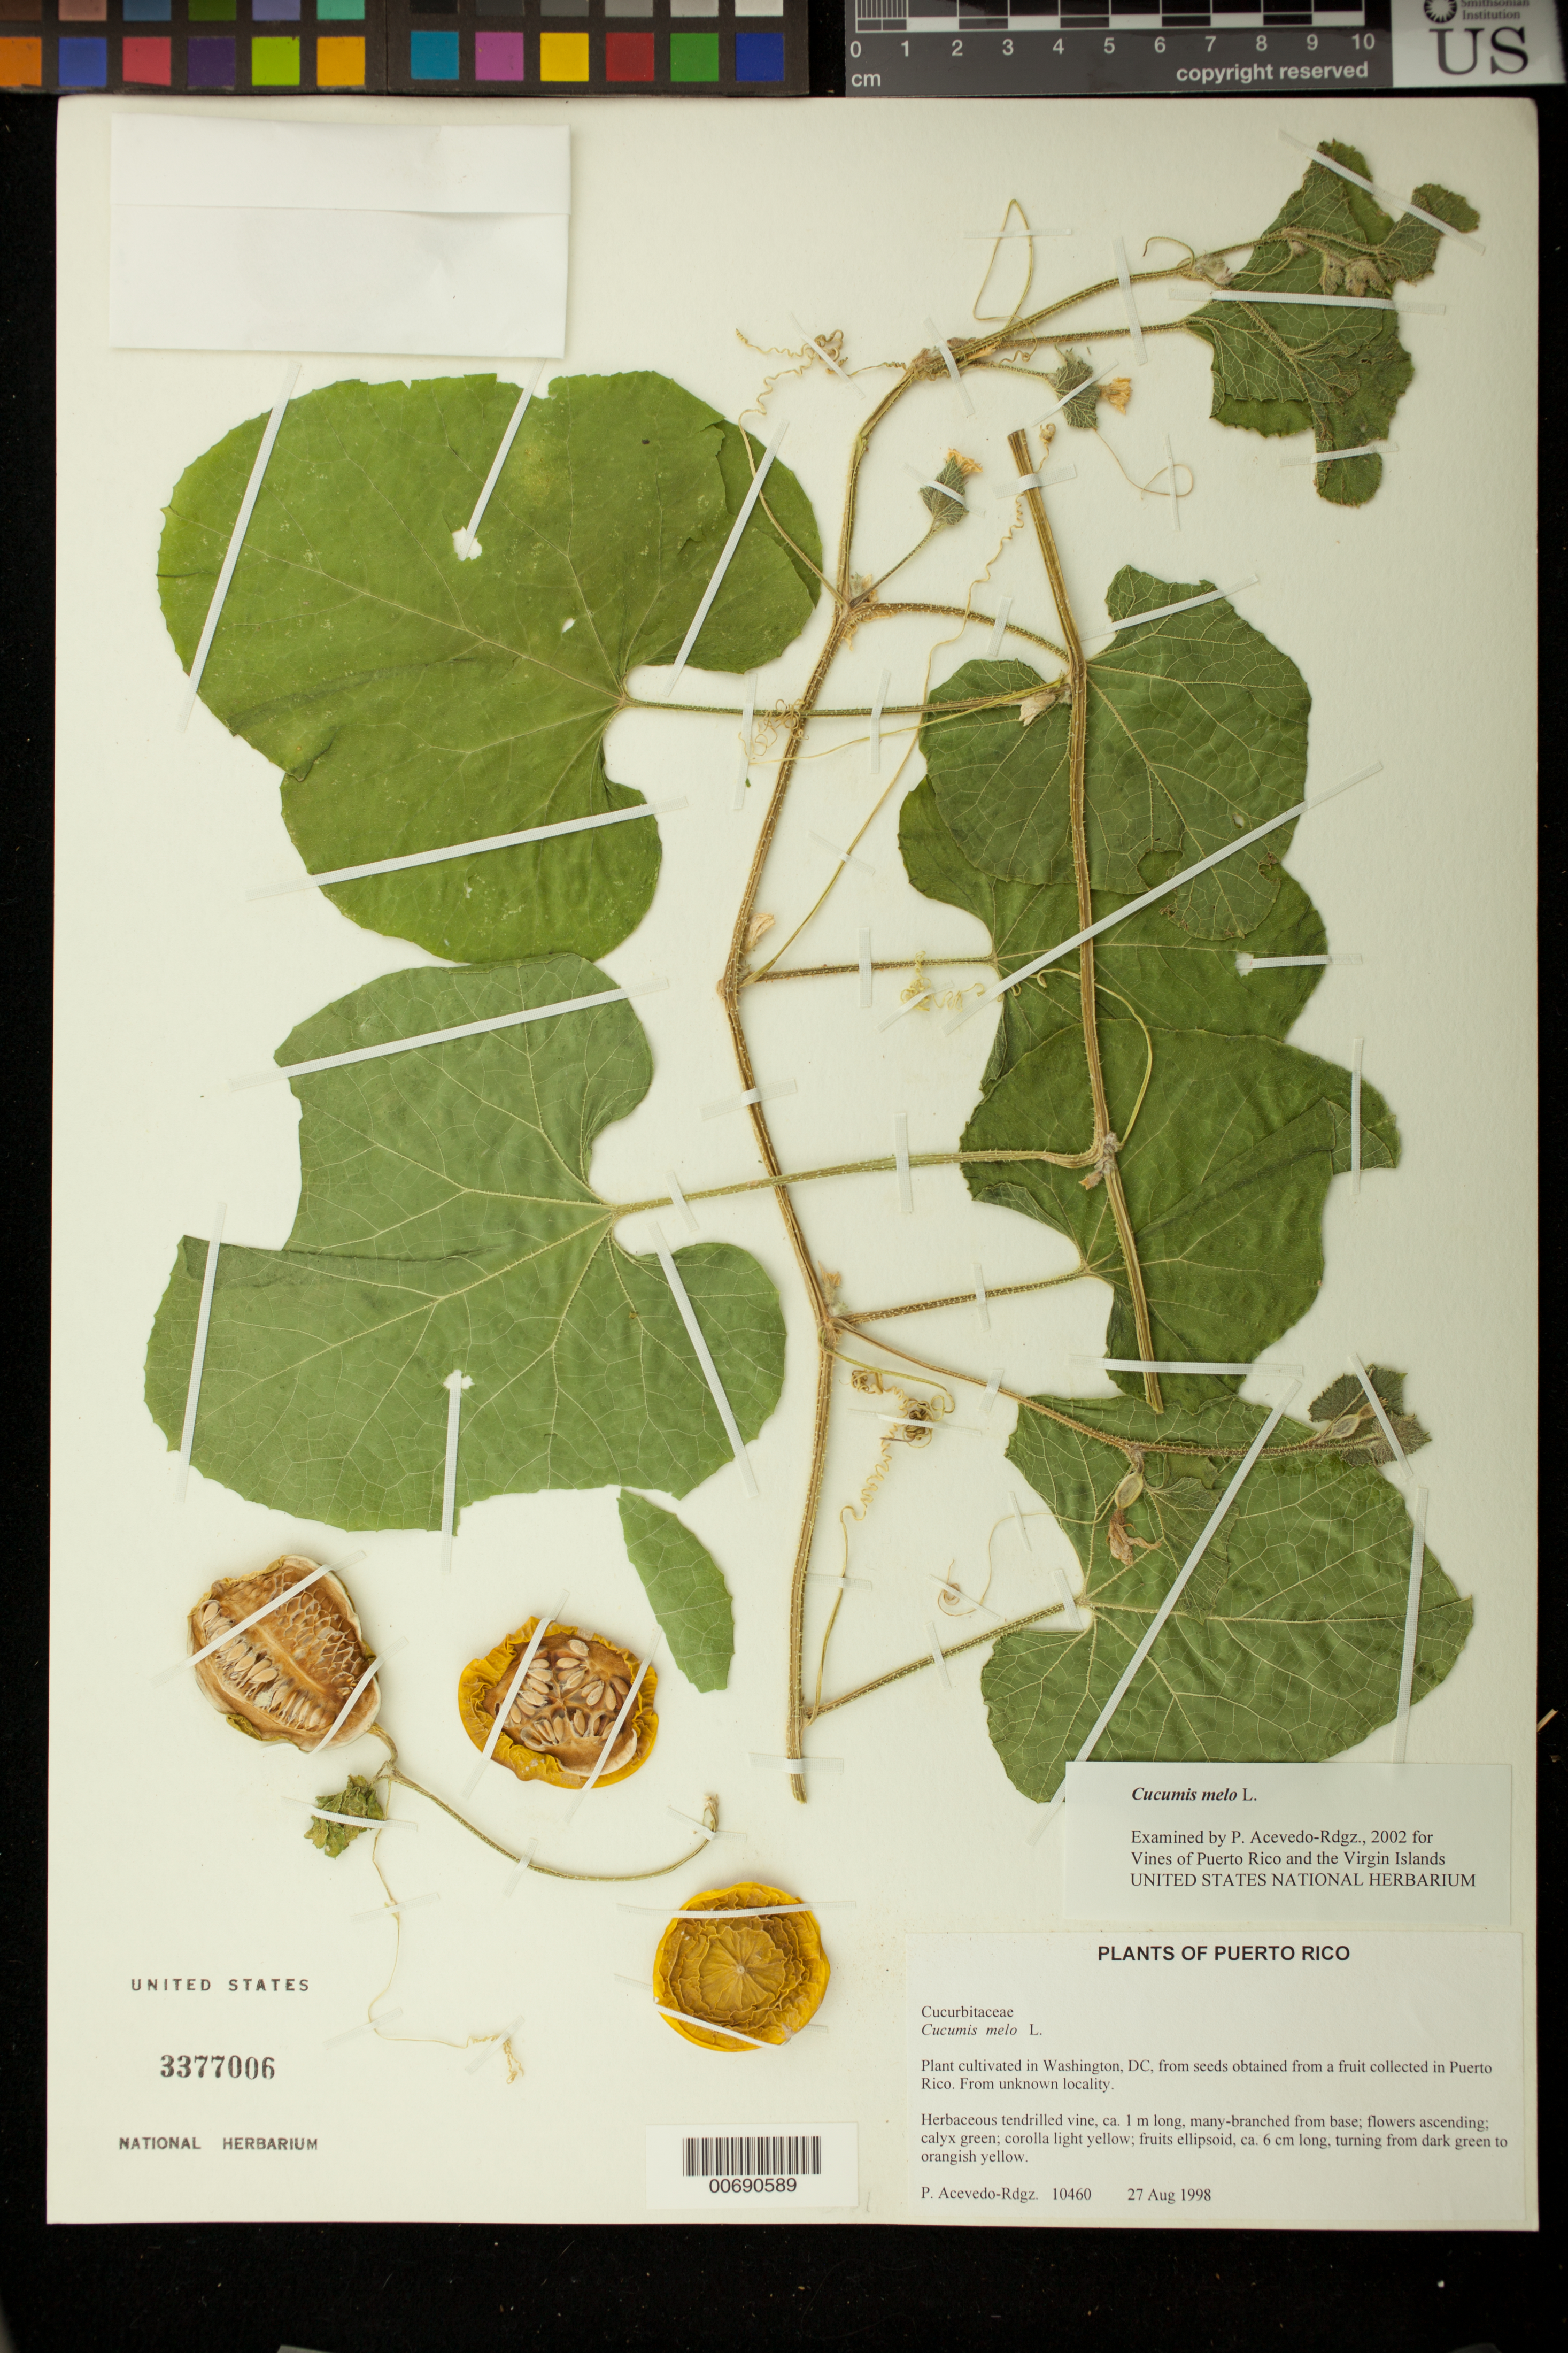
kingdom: Plantae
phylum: Tracheophyta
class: Magnoliopsida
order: Cucurbitales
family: Cucurbitaceae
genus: Cucumis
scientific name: Cucumis melo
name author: L.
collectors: P. Acevedo-Rodr.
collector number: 10460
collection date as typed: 27 Aug 1998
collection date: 1998-08-27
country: Puerto Rico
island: Puerto Rico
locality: Plant cultivated in Washington, DC, from seeds obtained from a fruit collected in Puerto Rico. From unknown locality.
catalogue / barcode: US 3377006